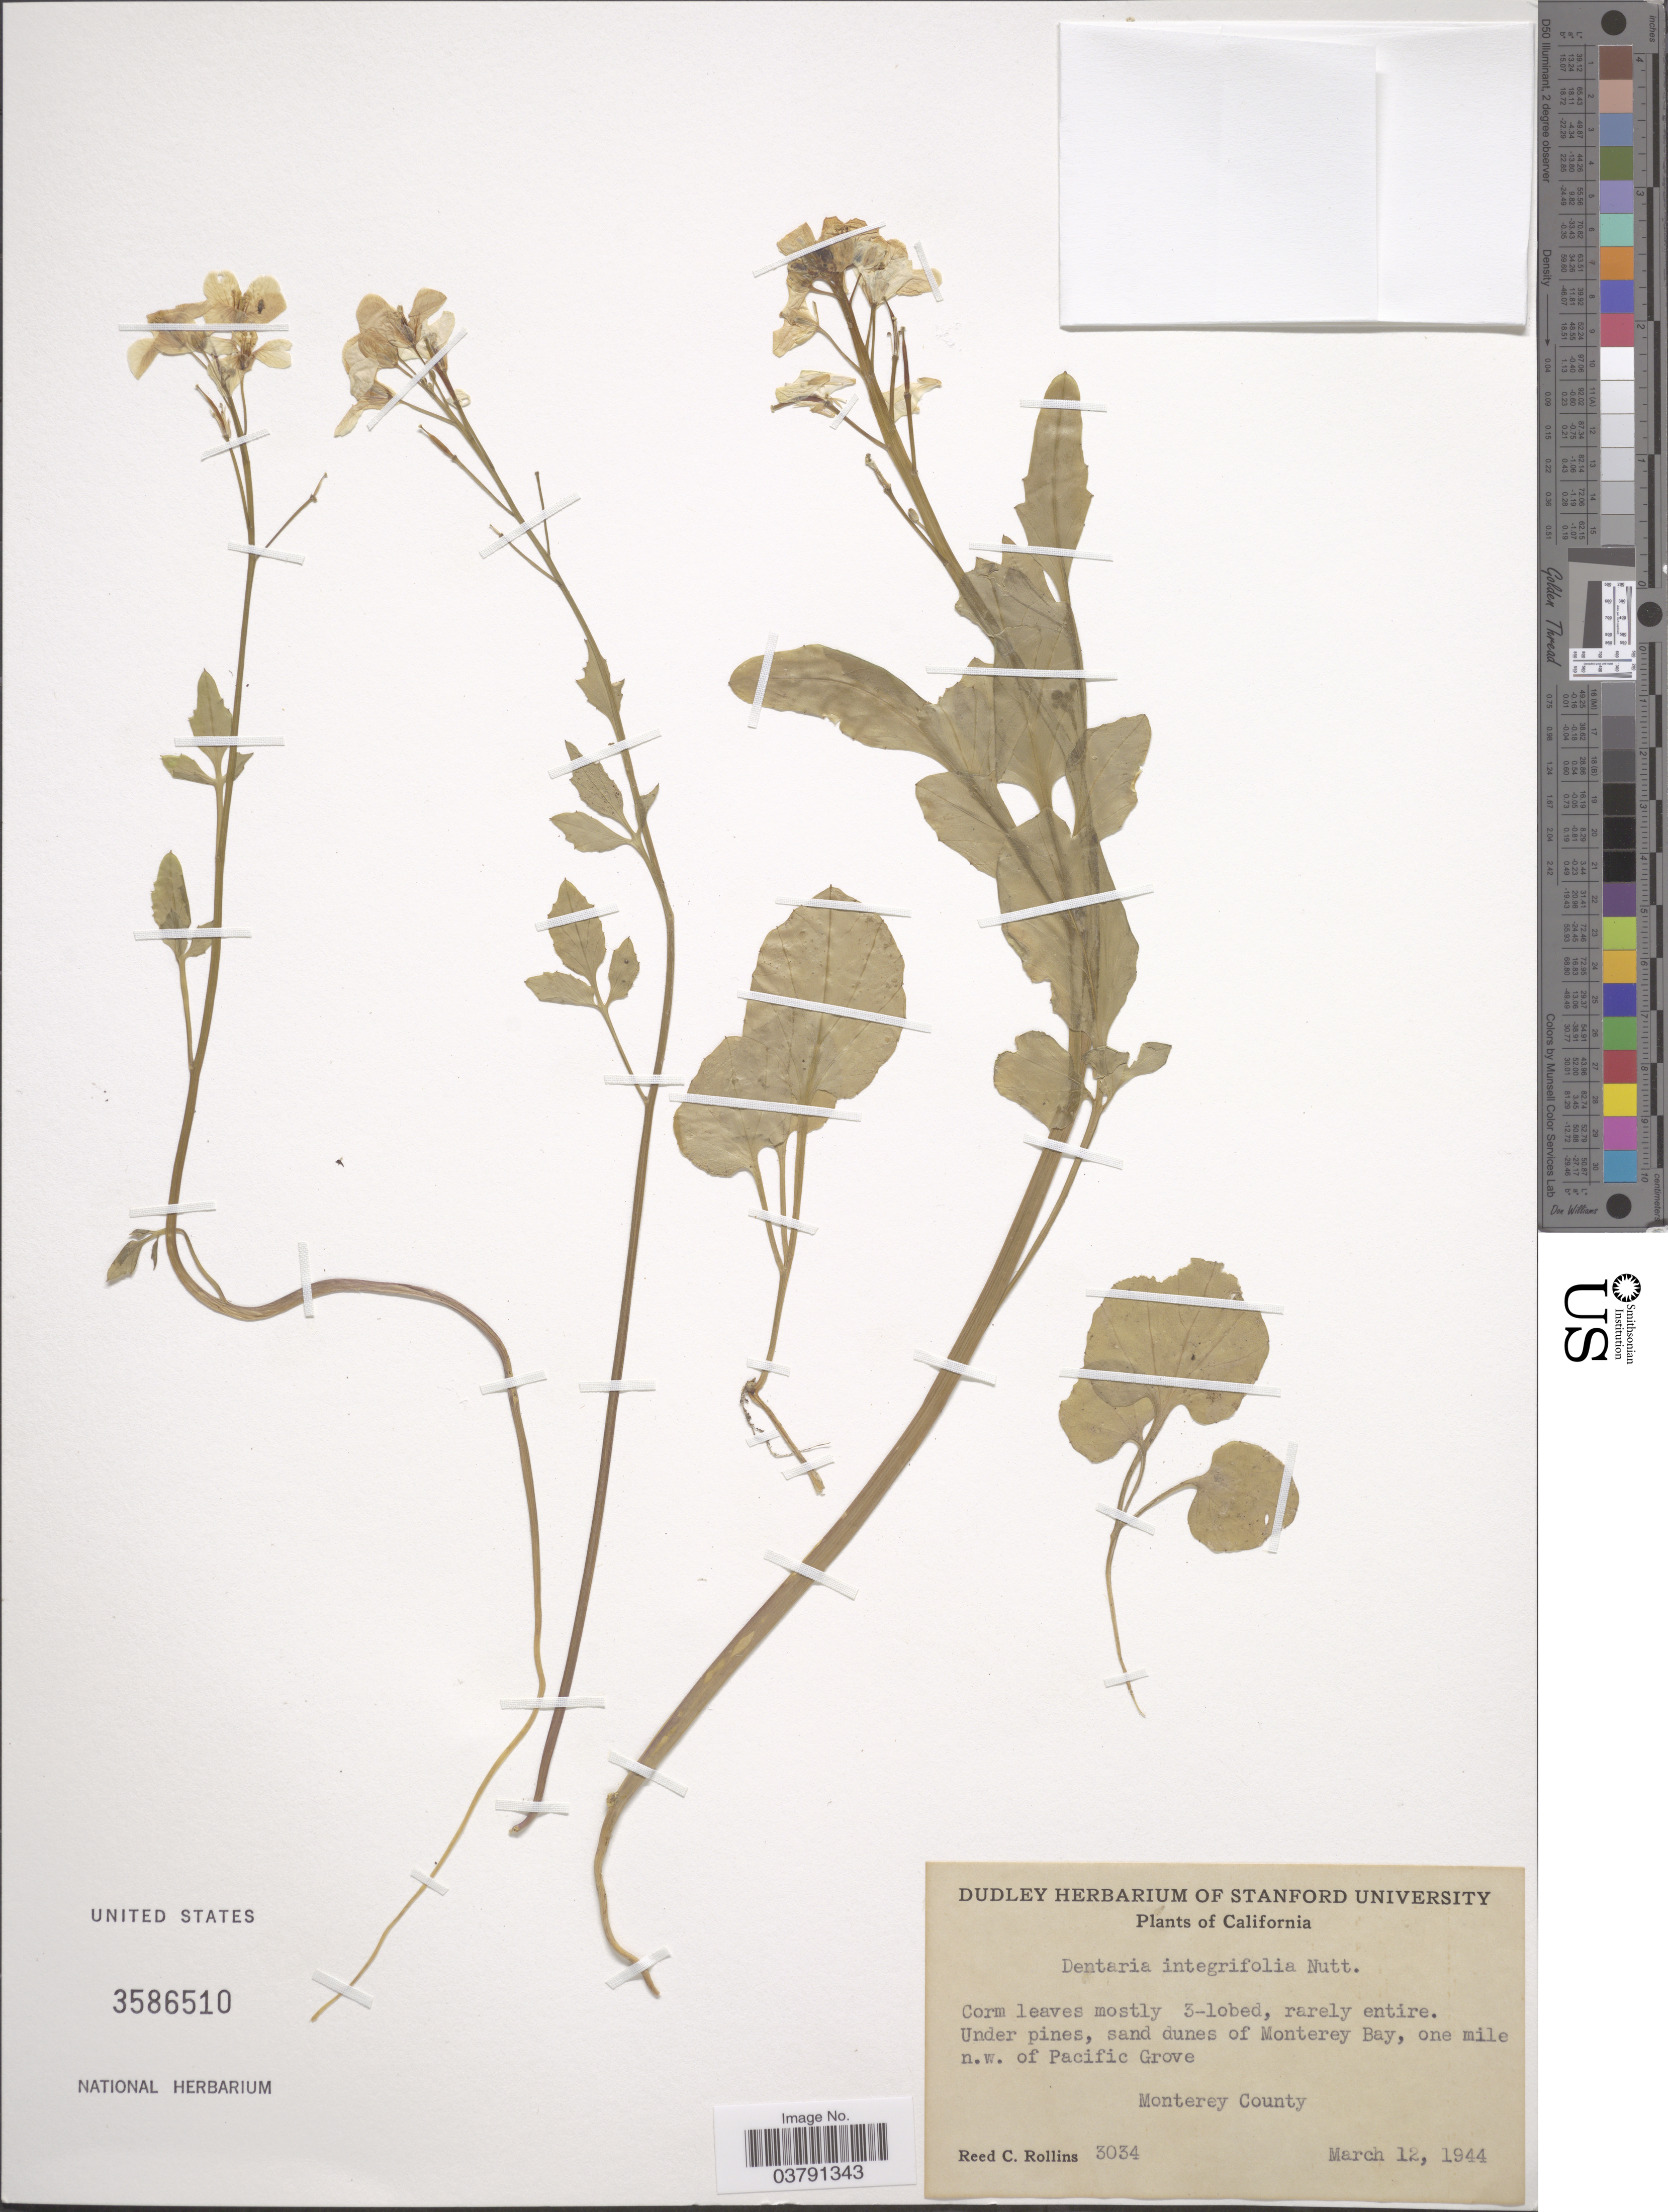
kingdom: Plantae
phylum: Tracheophyta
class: Magnoliopsida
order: Brassicales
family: Brassicaceae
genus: Dentaria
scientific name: Dentaria californica var. integrifolia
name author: (Nutt.) Detling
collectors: R. C. Rollins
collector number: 3034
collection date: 1944-03-12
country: United States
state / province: California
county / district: Monterey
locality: Under pines, sand dunes of Monterey Bay, one mile n.w. of Pacific Grove. Monterey County.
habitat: under pines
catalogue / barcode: US 3586510